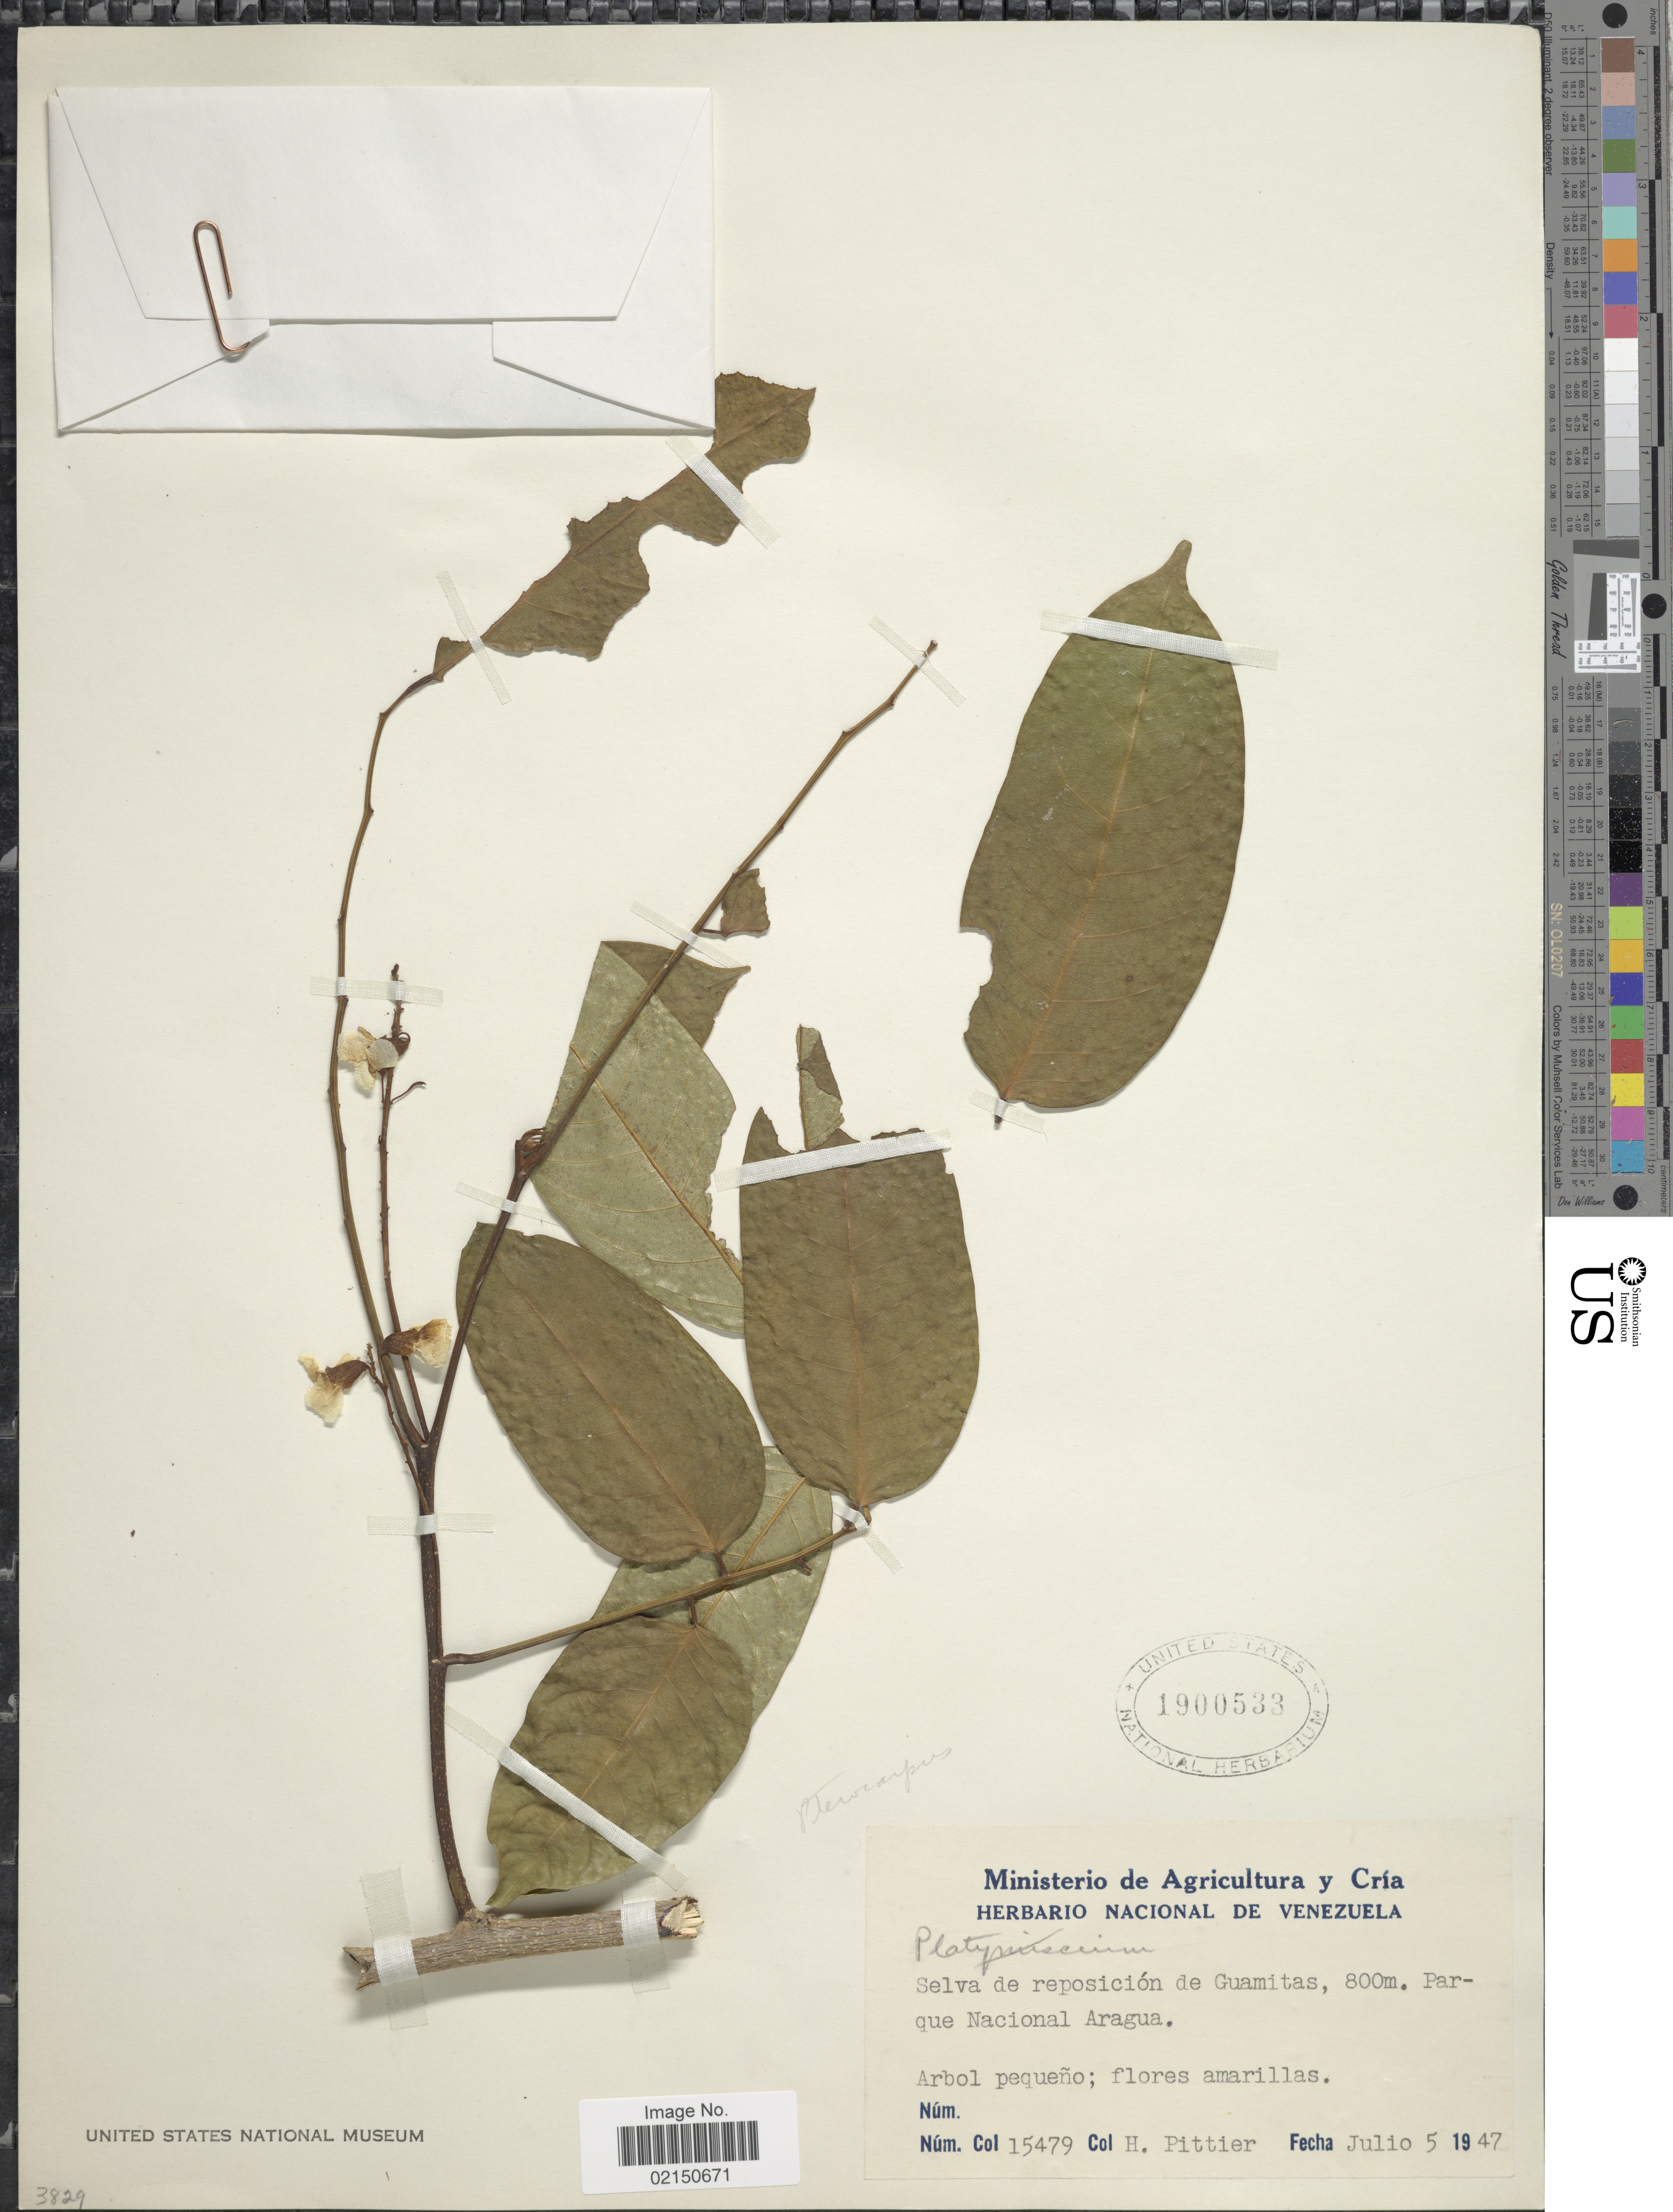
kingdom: Plantae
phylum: Tracheophyta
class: Magnoliopsida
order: Fabales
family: Fabaceae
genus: Pterocarpus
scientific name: Pterocarpus sp.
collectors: H. F. Pittier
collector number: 15479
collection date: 1947-07-05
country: Venezuela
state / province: Aragua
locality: Selva de reposición de Guamitas. Parque Nacional Aragua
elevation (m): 800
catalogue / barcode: US 1900533